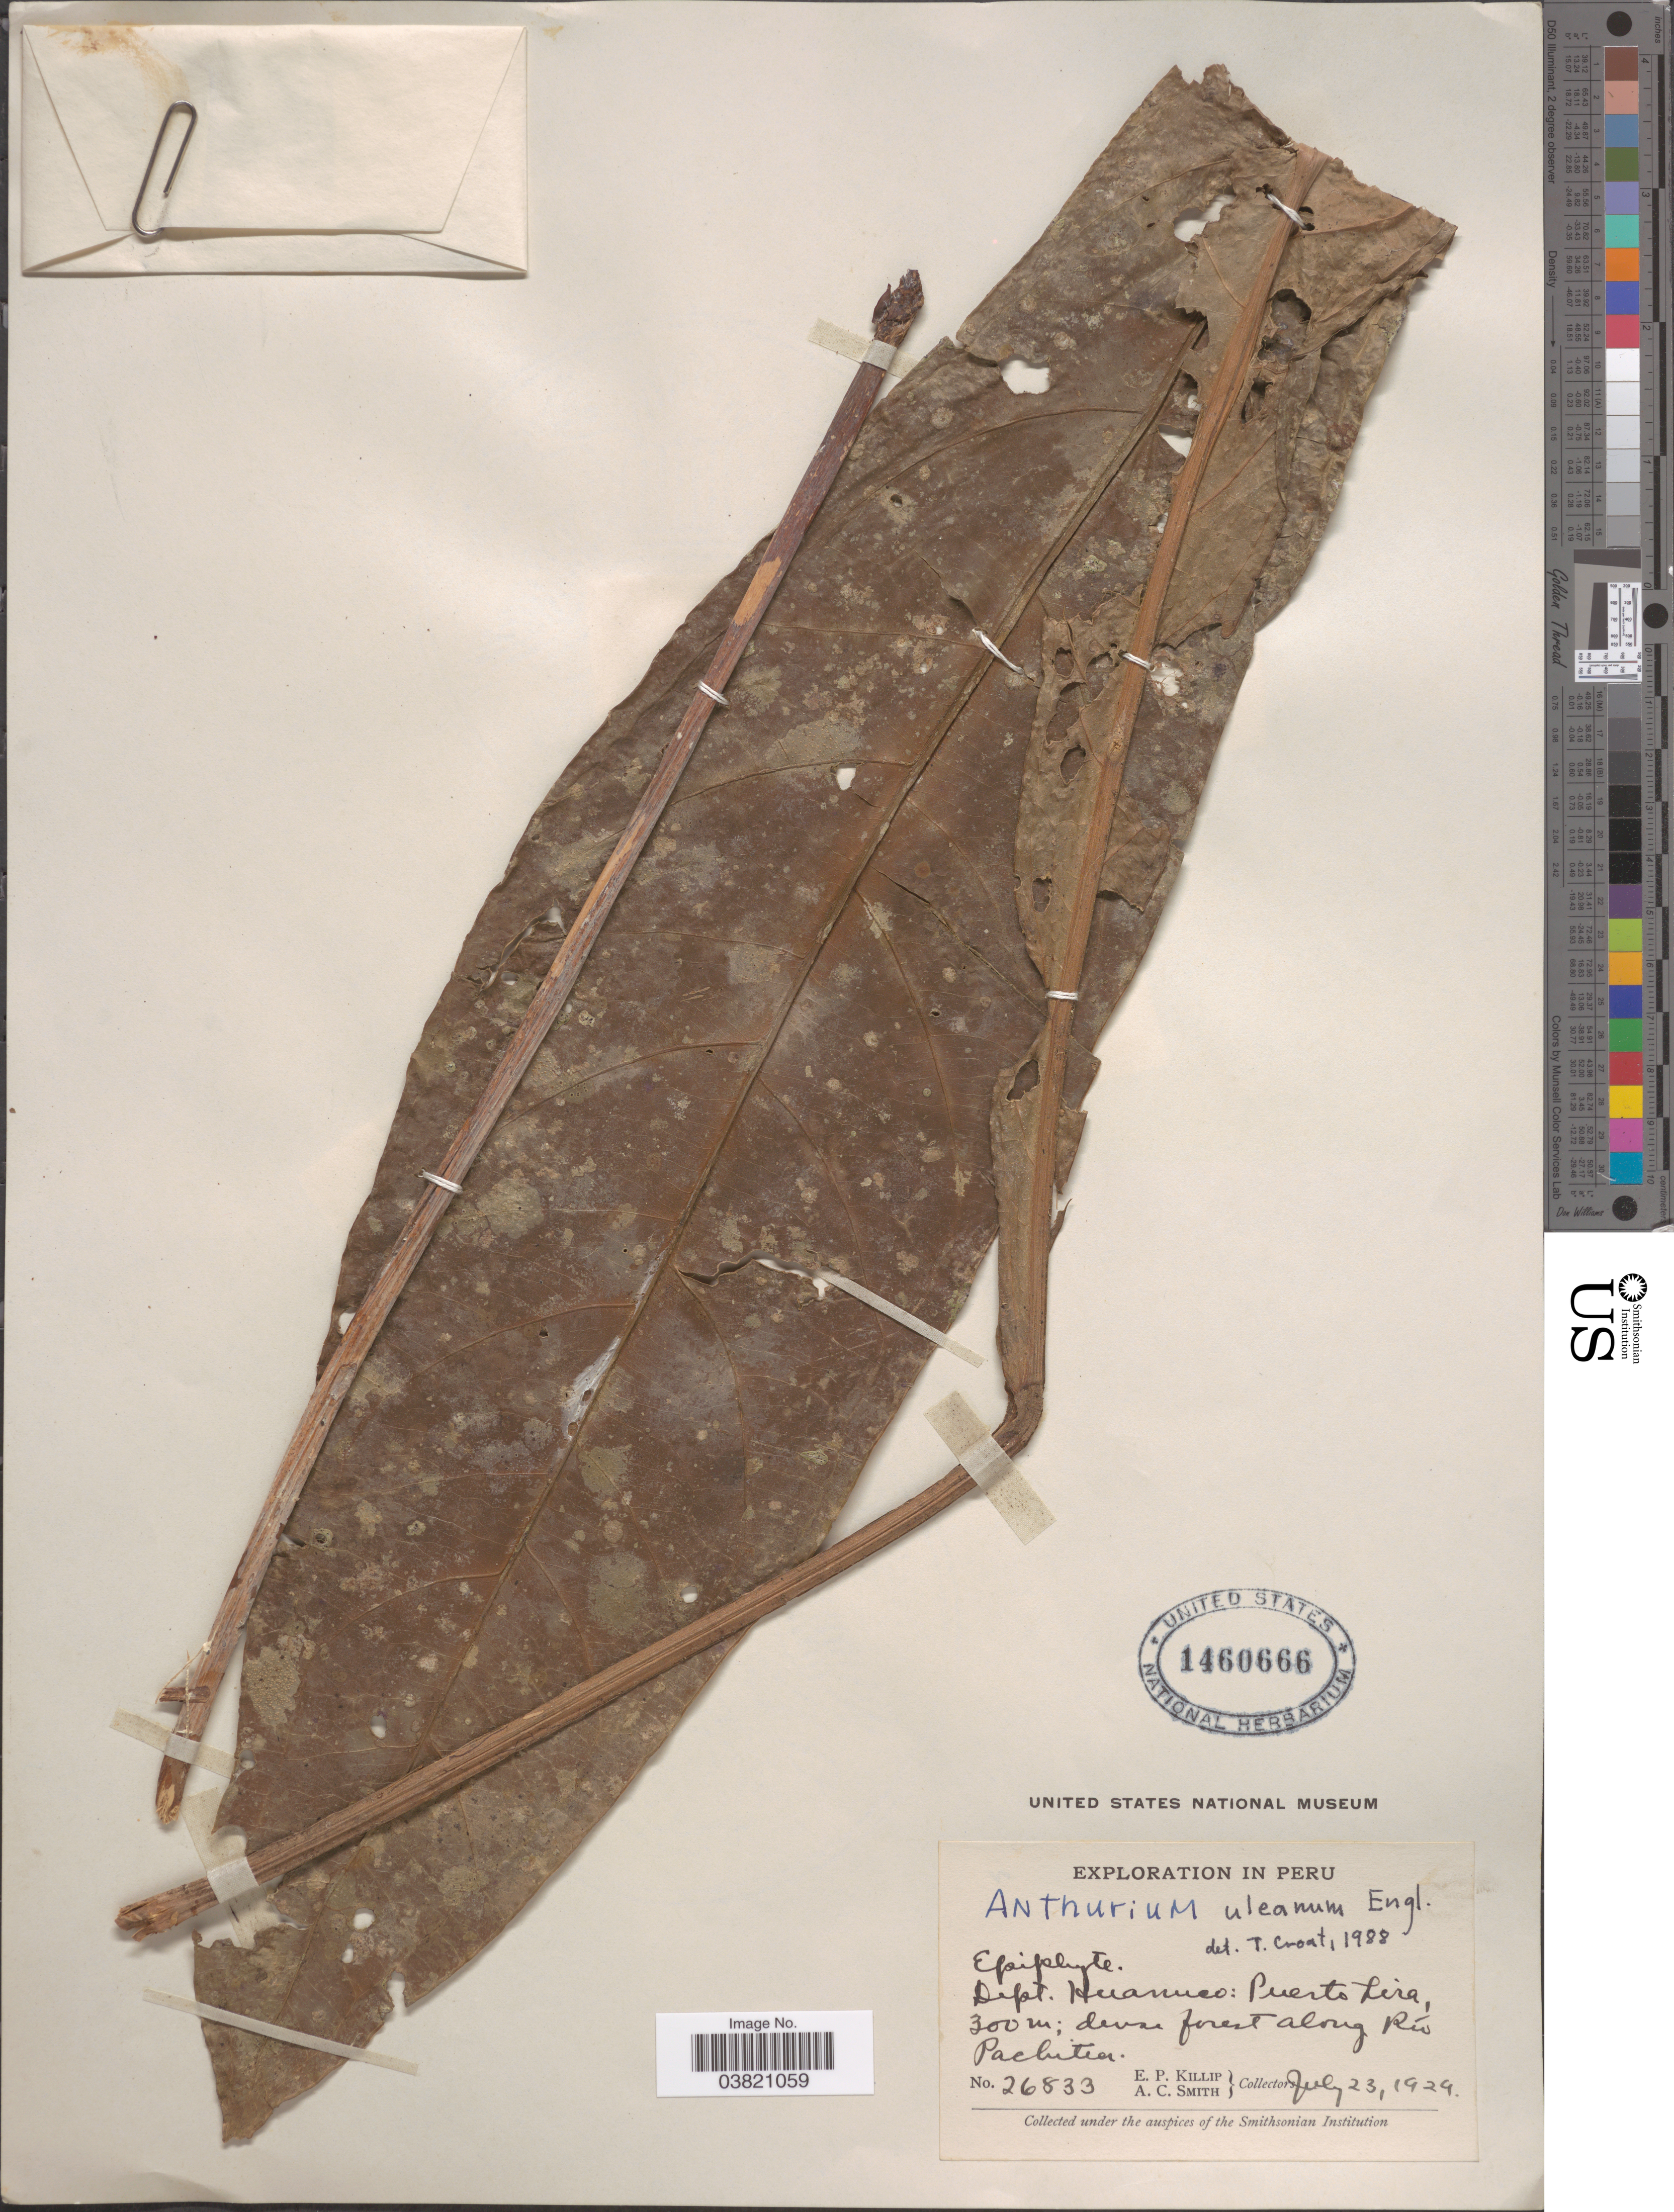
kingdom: Plantae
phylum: Tracheophyta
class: Liliopsida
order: Alismatales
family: Araceae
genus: Anthurium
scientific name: Anthurium uleanum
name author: Engl.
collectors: E. P. Killip & A. C. Smith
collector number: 26833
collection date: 1929-07-23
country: Peru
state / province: Huánuco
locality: Dept. Huanuco: Puerto Inca; dense forest along Río Pachitea.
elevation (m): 300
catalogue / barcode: US 1460666